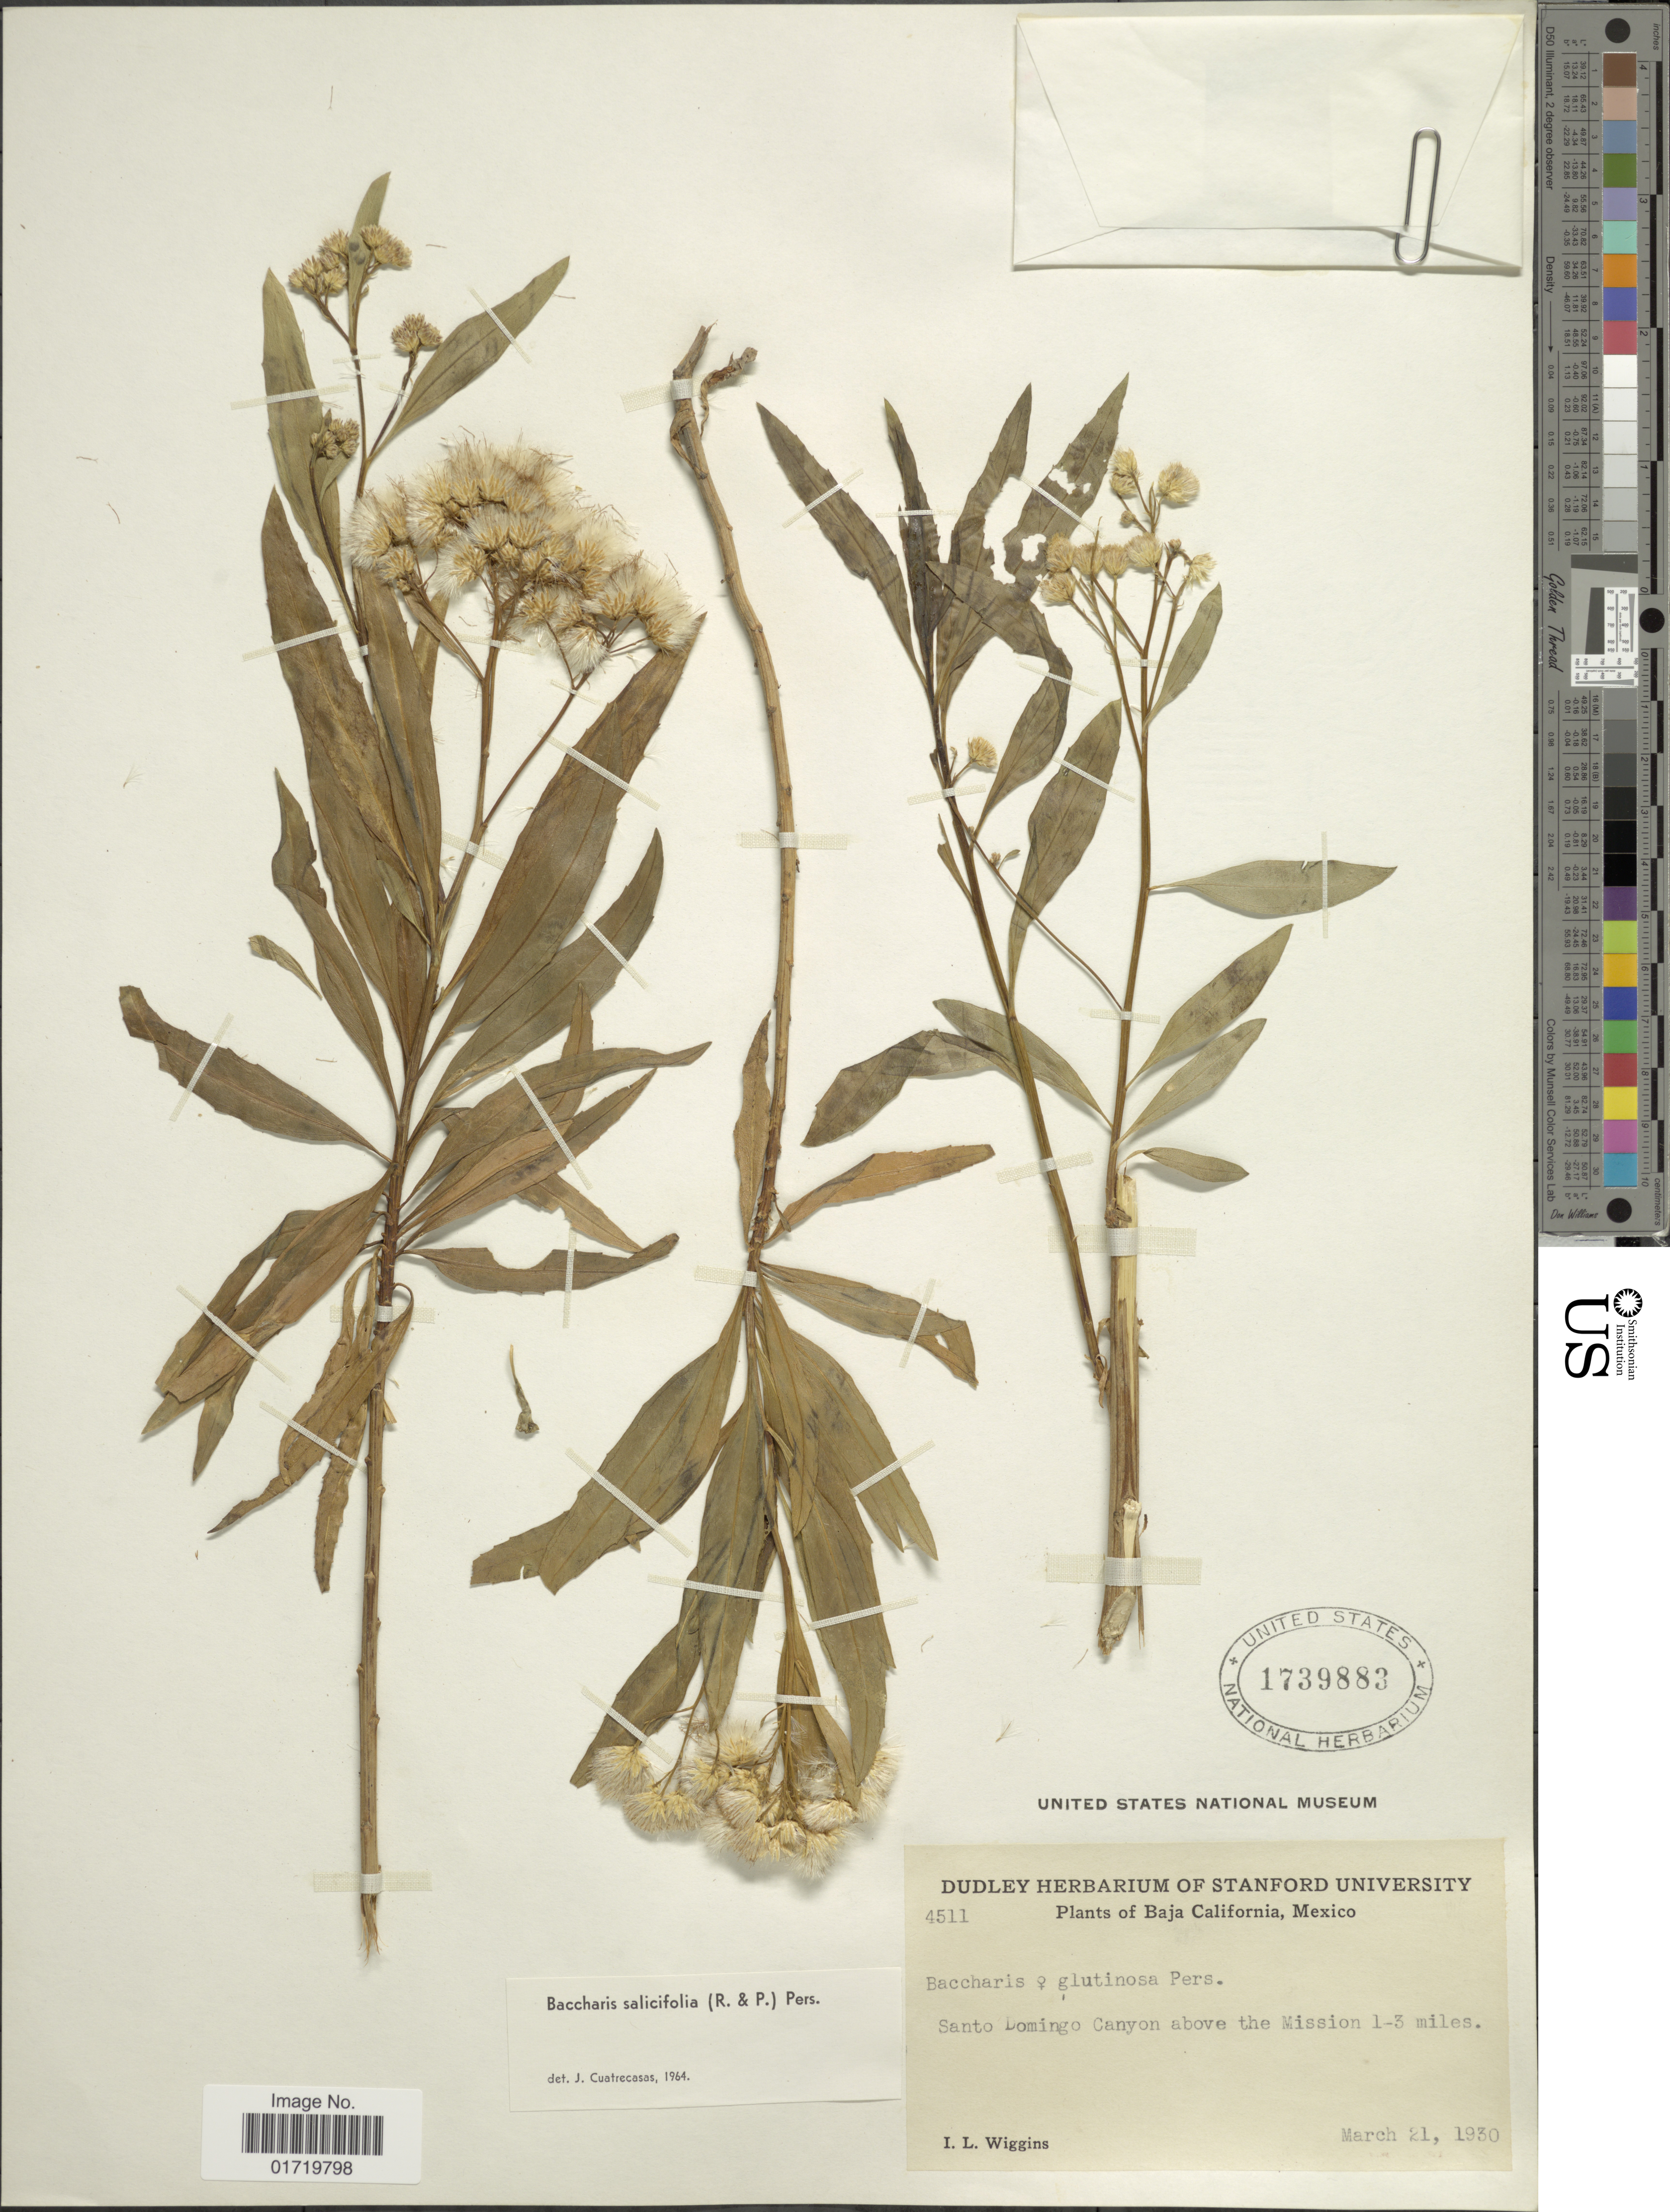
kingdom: Plantae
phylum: Tracheophyta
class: Magnoliopsida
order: Asterales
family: Asteraceae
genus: Baccharis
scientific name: Baccharis salicifolia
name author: (Ruiz & Pav.) Pers.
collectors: I. L. Wiggins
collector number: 4511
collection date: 1930-03-21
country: Mexico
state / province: Baja California Sur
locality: Baja California, Santa Domingo Canyon above the Mission 1-3 miles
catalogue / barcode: US 1739883